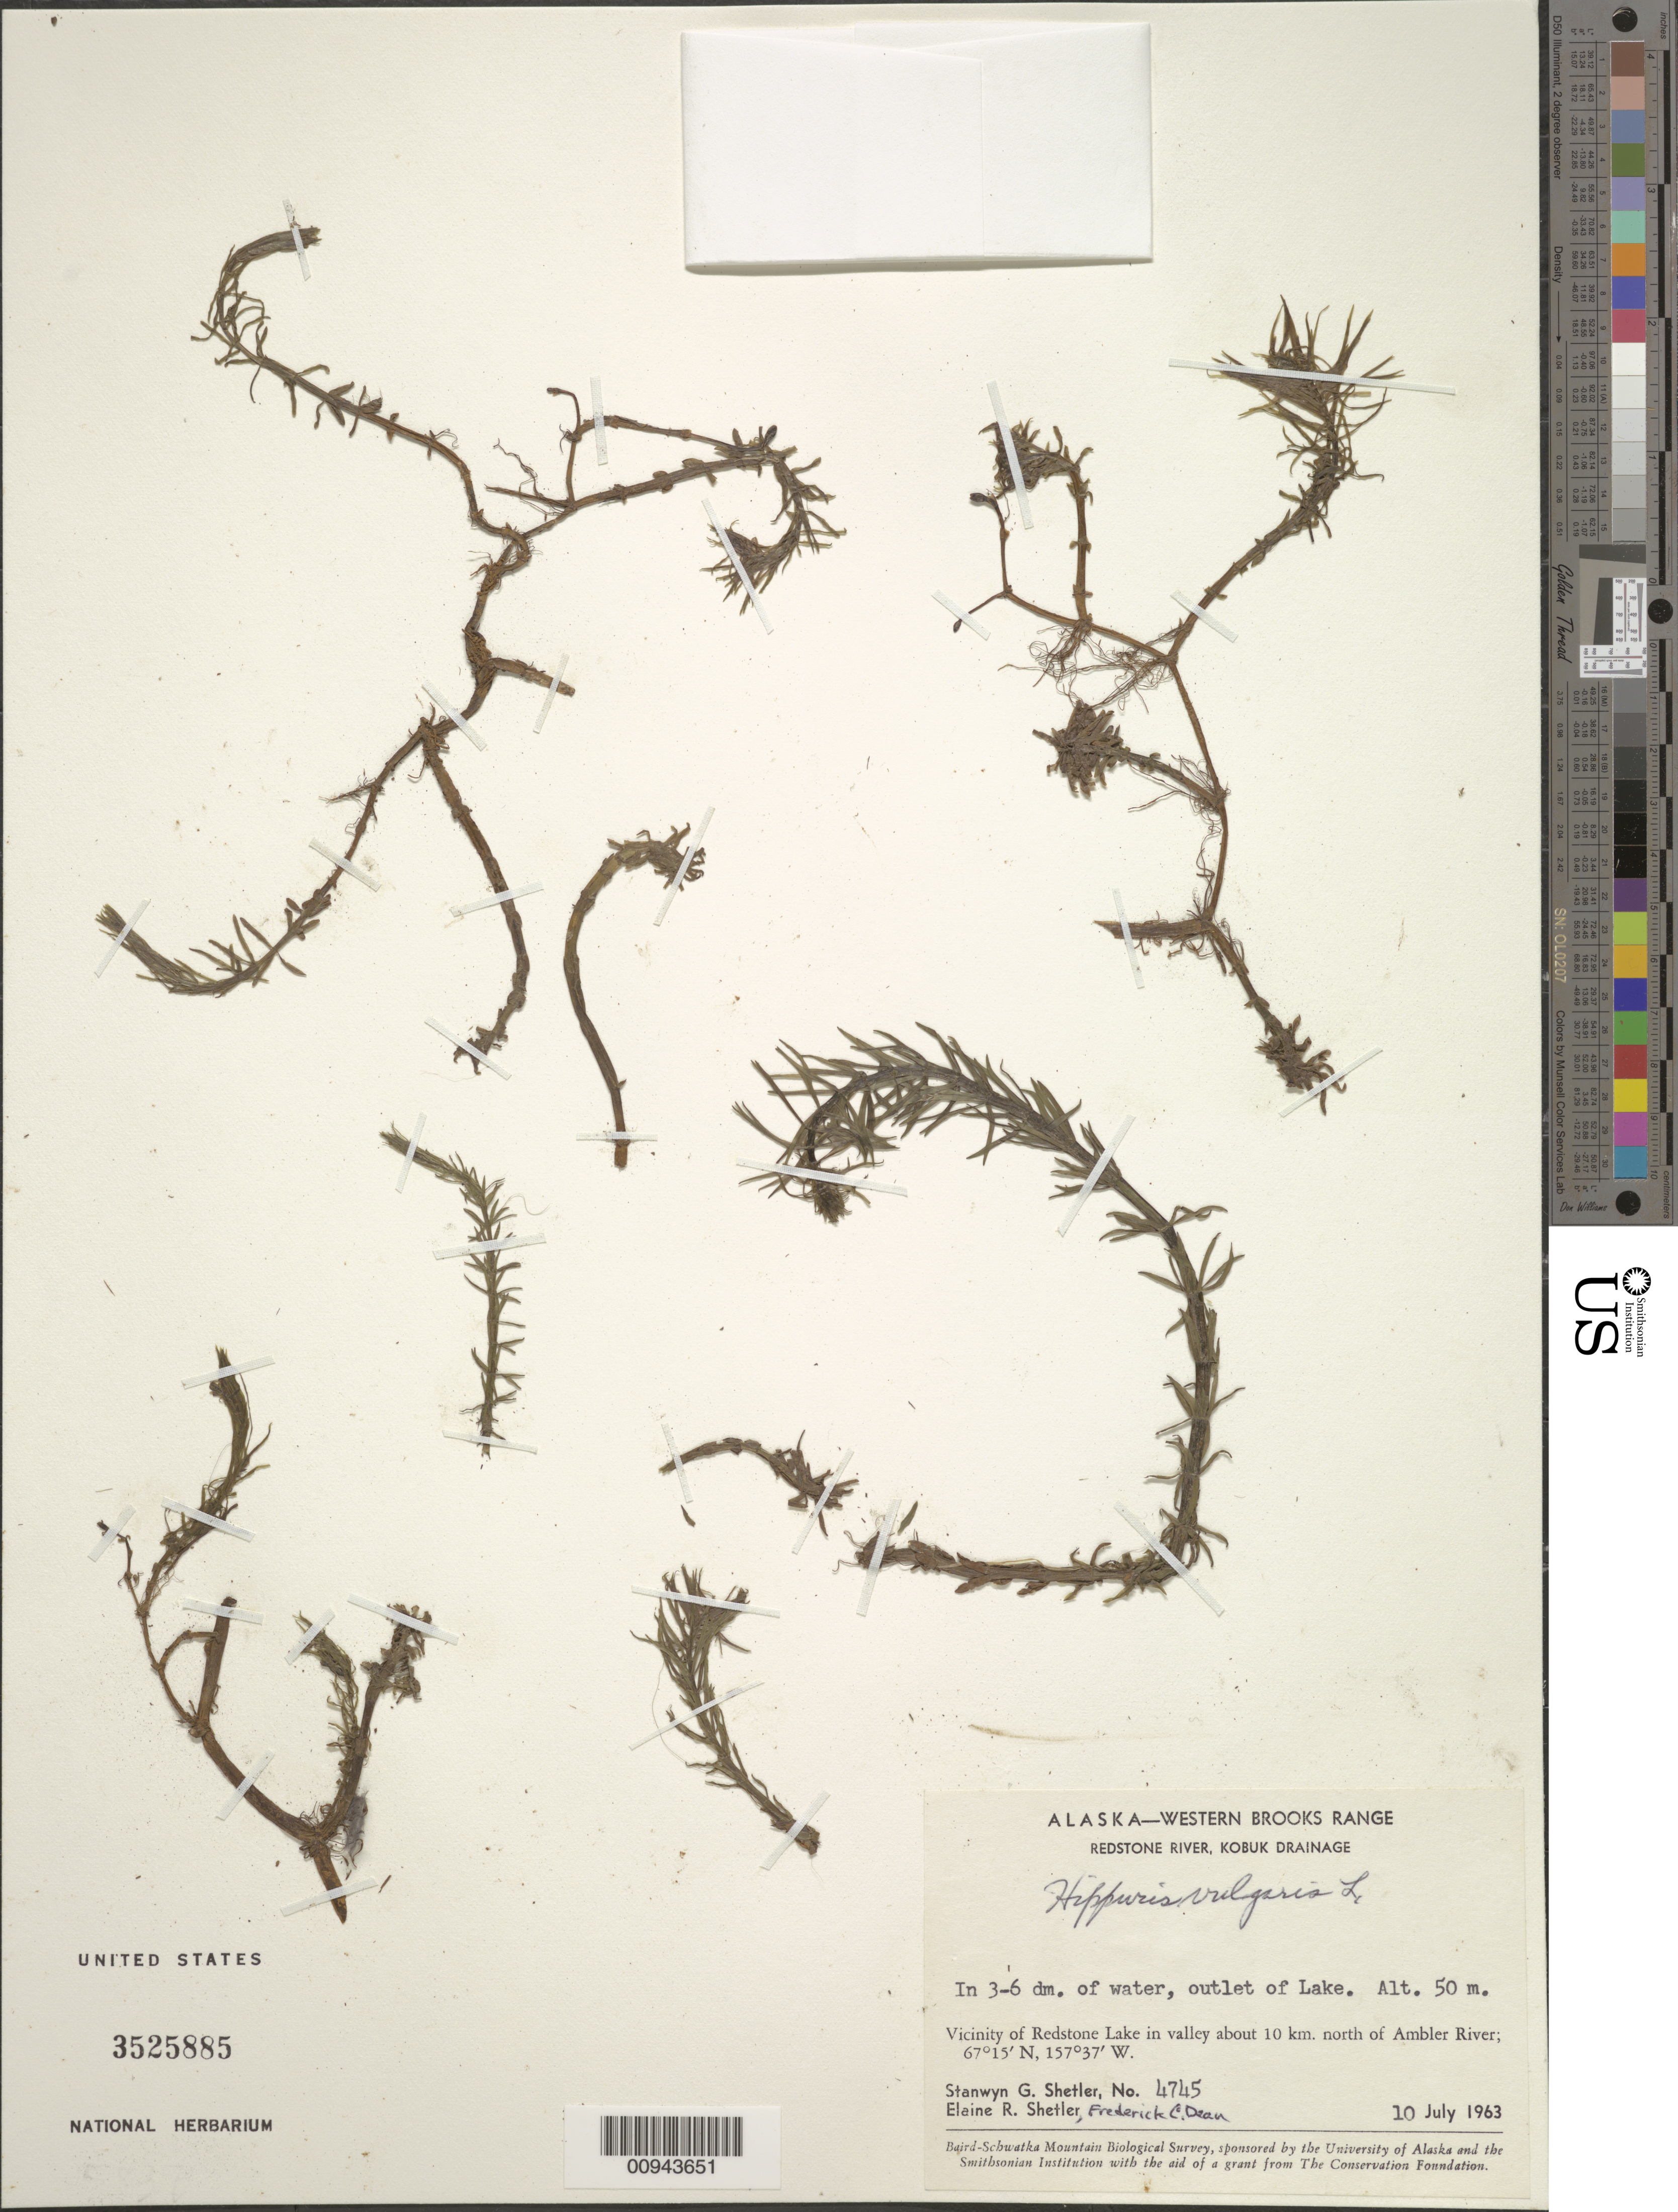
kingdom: Plantae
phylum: Tracheophyta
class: Magnoliopsida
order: Lamiales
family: Plantaginaceae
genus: Hippuris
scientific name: Hippuris vulgaris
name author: L.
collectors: S. Shetler, E. R. Shetler & F. C. Dean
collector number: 4745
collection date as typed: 10 Jul 1963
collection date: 1963-07-10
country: United States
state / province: Alaska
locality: Vicinity of Redstone Lake in valley about 10 km. north of Ambler River. Western Brooks Range, Redstone River, Kobuk Drainage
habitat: In 3-6 dm. of water, outlet of Lake.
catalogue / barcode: US 3525885